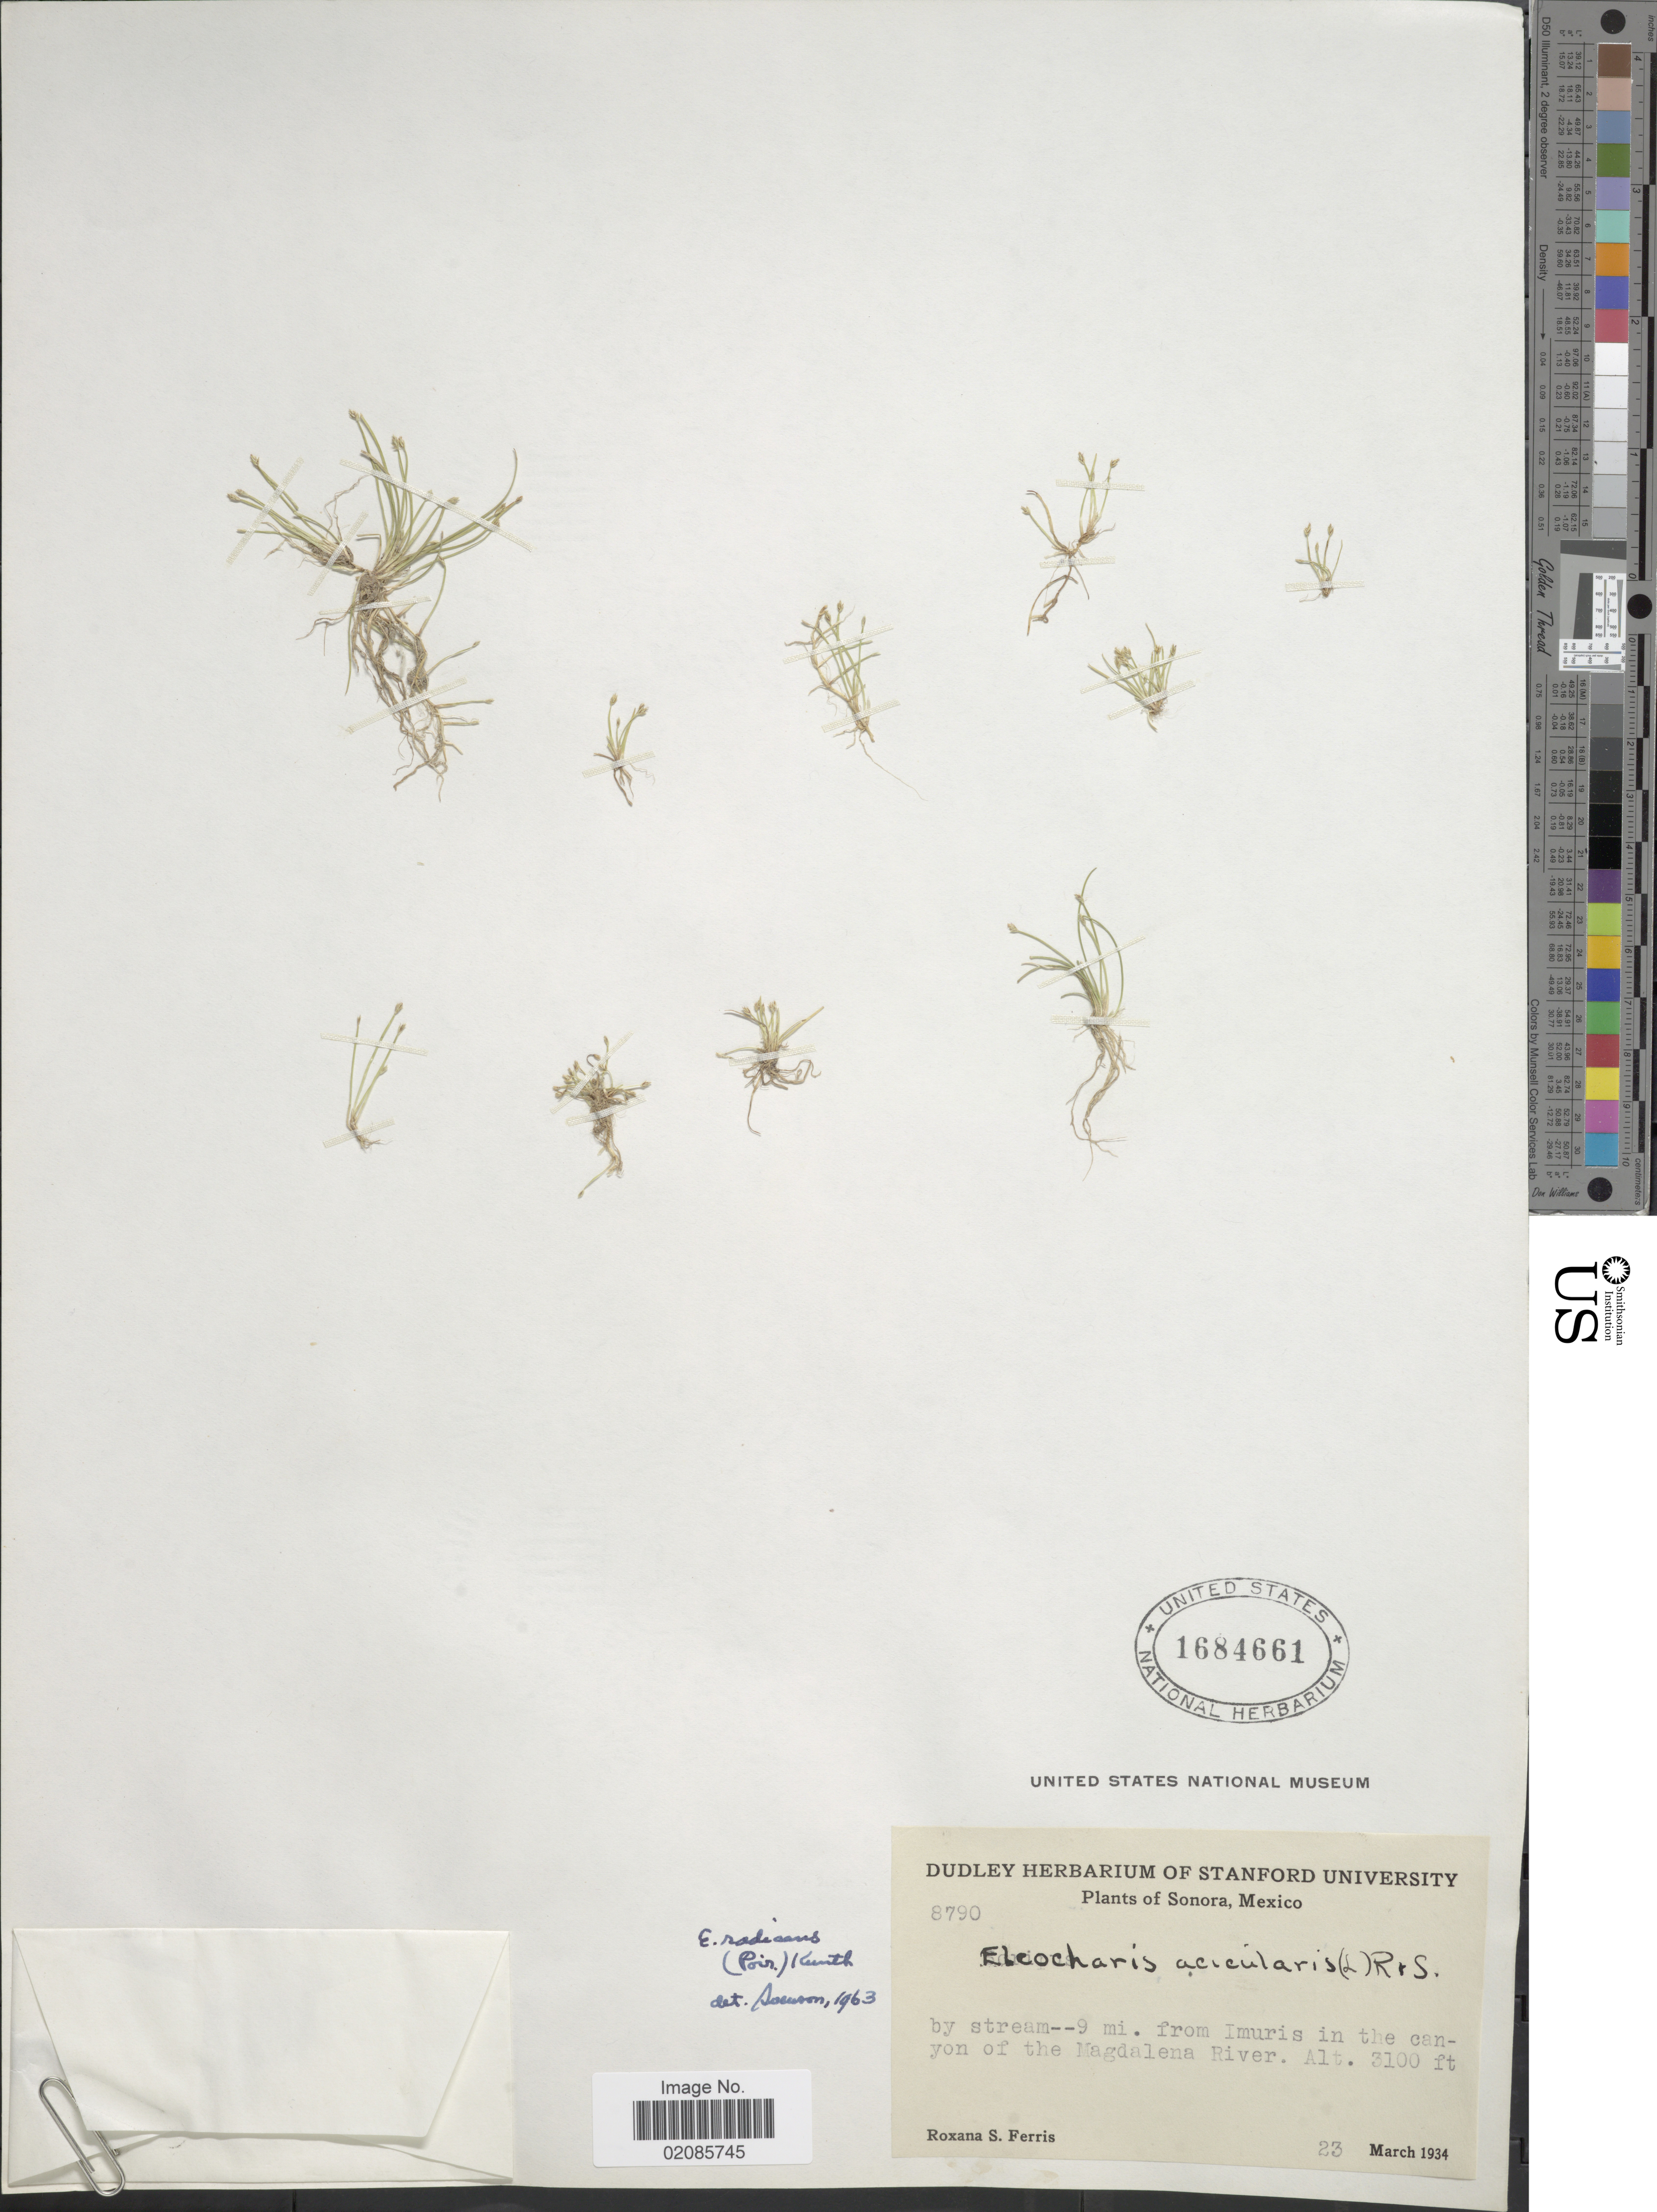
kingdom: Plantae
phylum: Tracheophyta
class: Liliopsida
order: Poales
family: Cyperaceae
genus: Eleocharis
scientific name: Eleocharis radicans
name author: (A. Dietrich) Kunth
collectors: R. S. Ferris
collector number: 8790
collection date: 1934-03-23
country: Mexico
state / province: Sonora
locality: By stream--9 mi. from Imuris in the canyon of the Magdalena River.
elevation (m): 945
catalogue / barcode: US 1684661